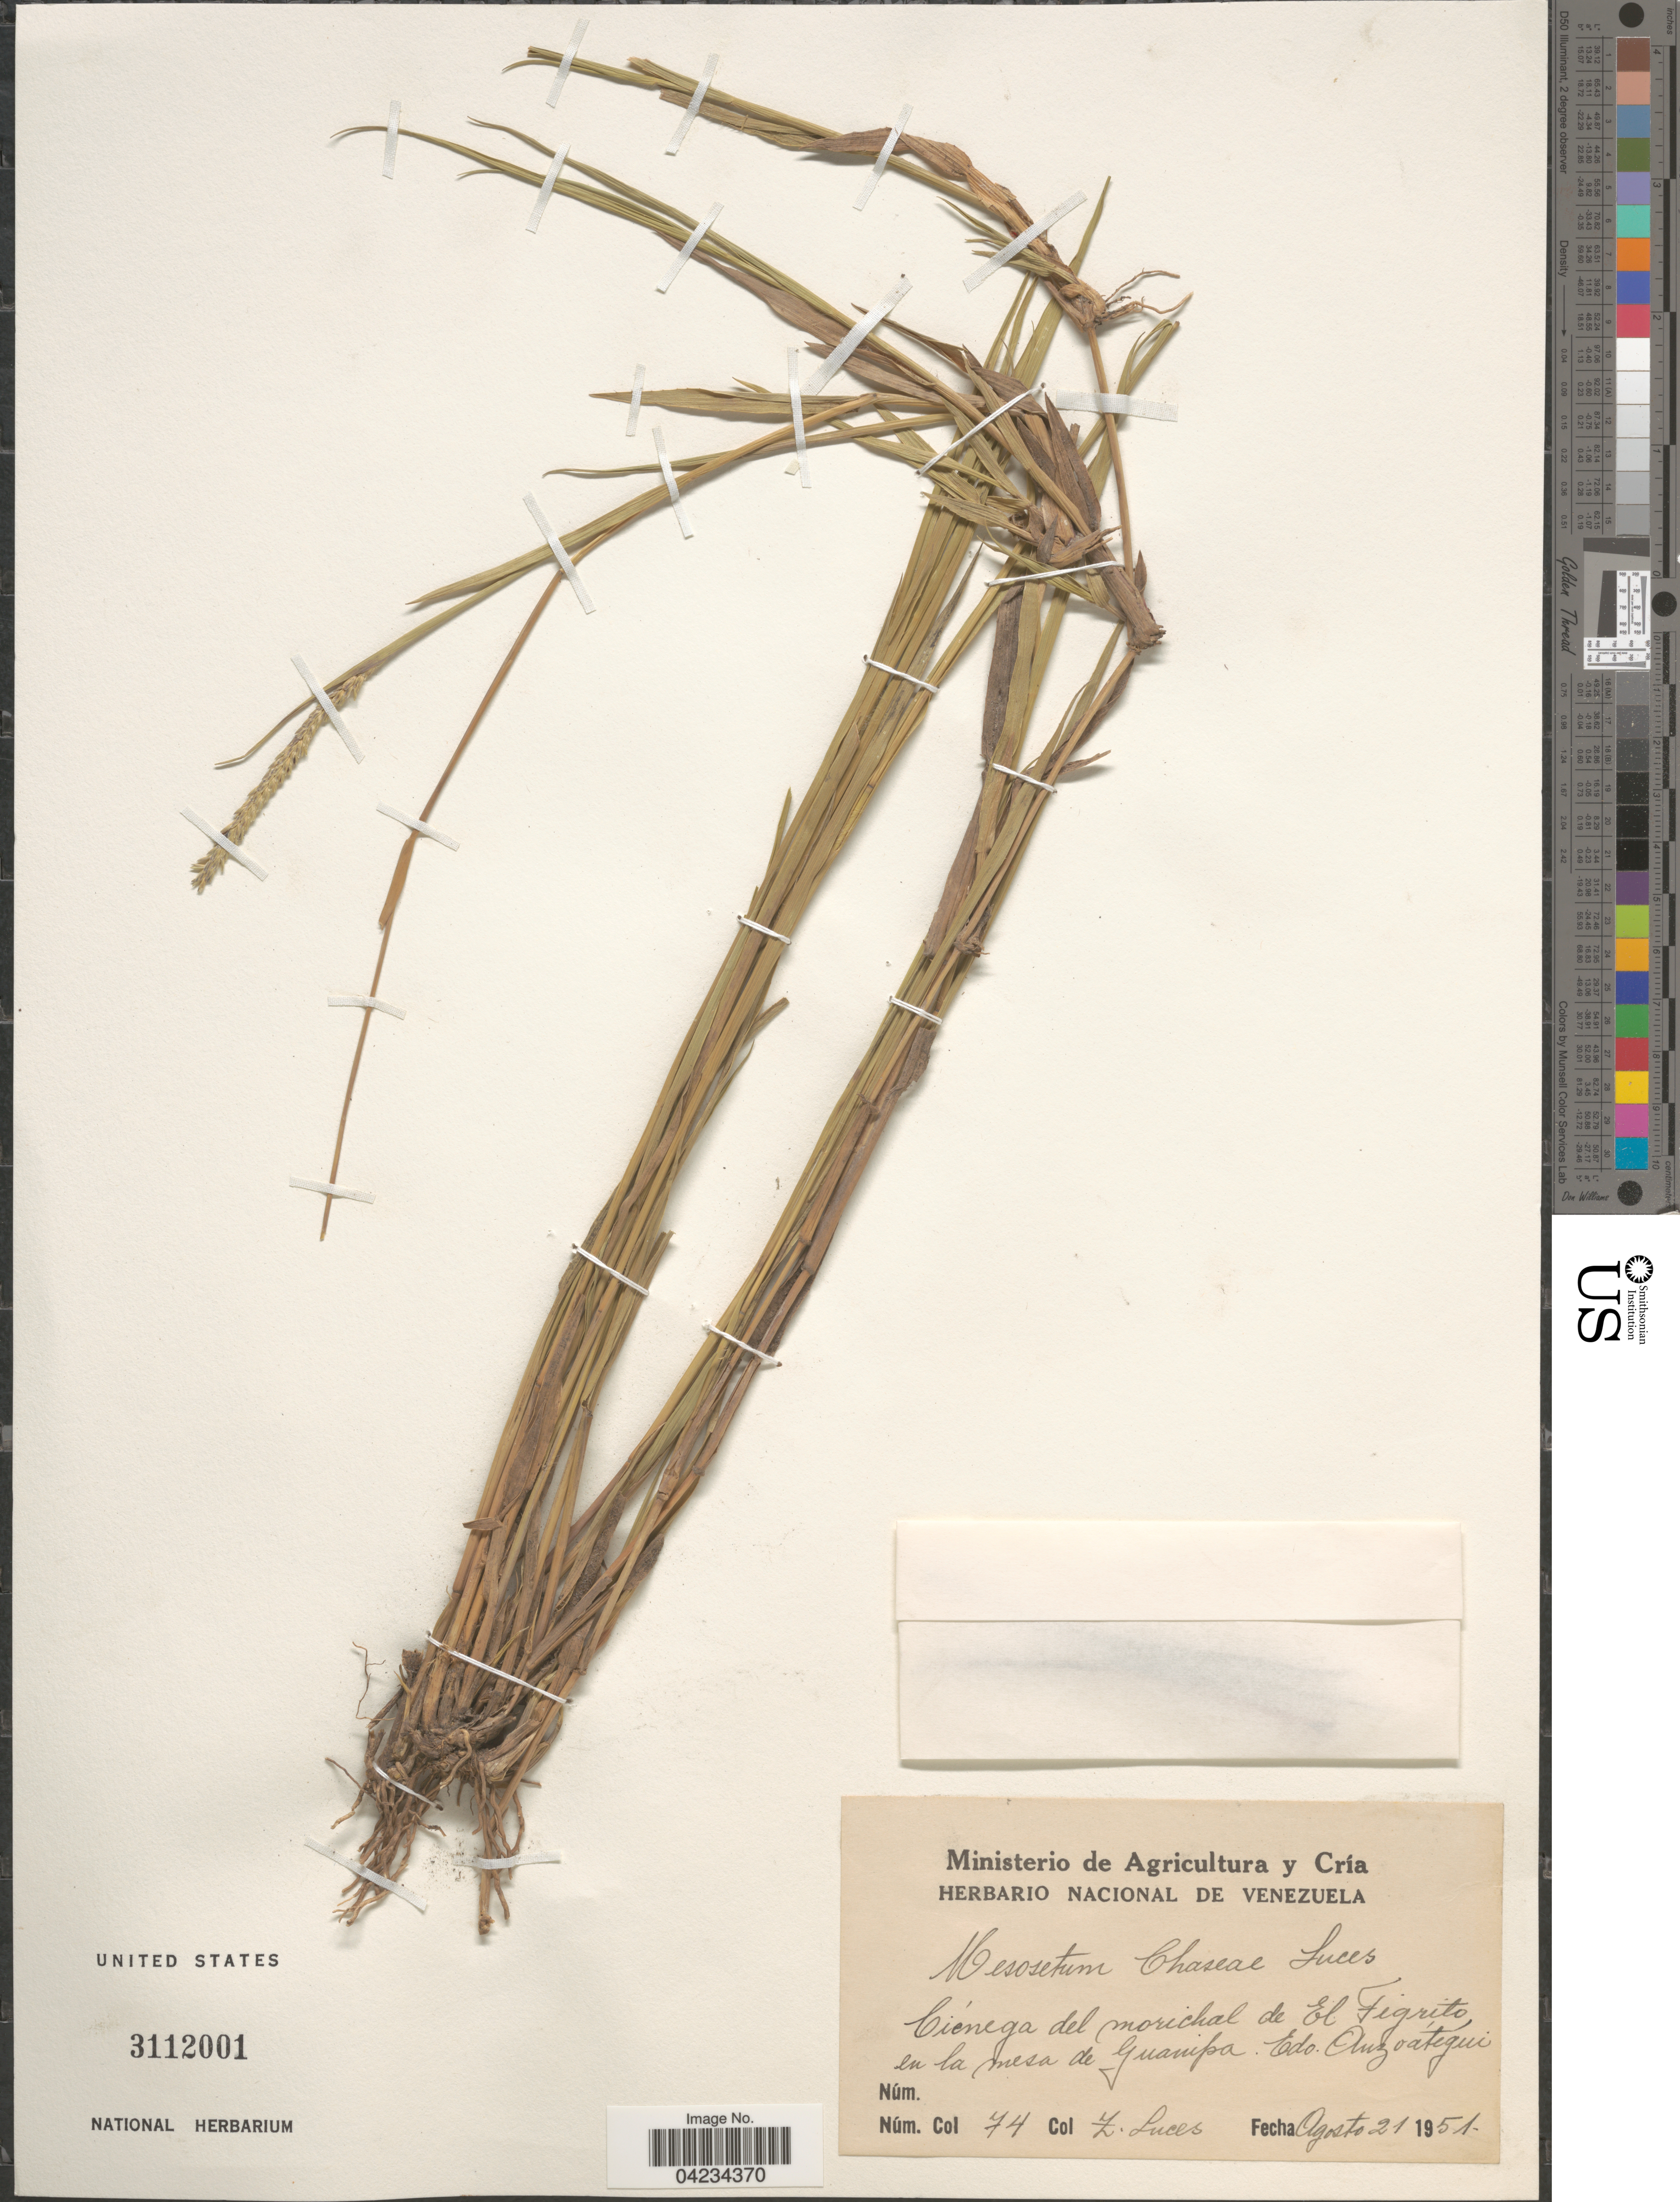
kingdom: Plantae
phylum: Tracheophyta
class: Liliopsida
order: Poales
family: Poaceae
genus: Mesosetum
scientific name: Mesosetum chaseae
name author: Luces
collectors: Z. Luces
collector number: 74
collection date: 1951-08-21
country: Venezuela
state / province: Anzoategui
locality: Ciénega del morichal de El Figrito, en la mesa de Guanipa.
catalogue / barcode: US 3112001